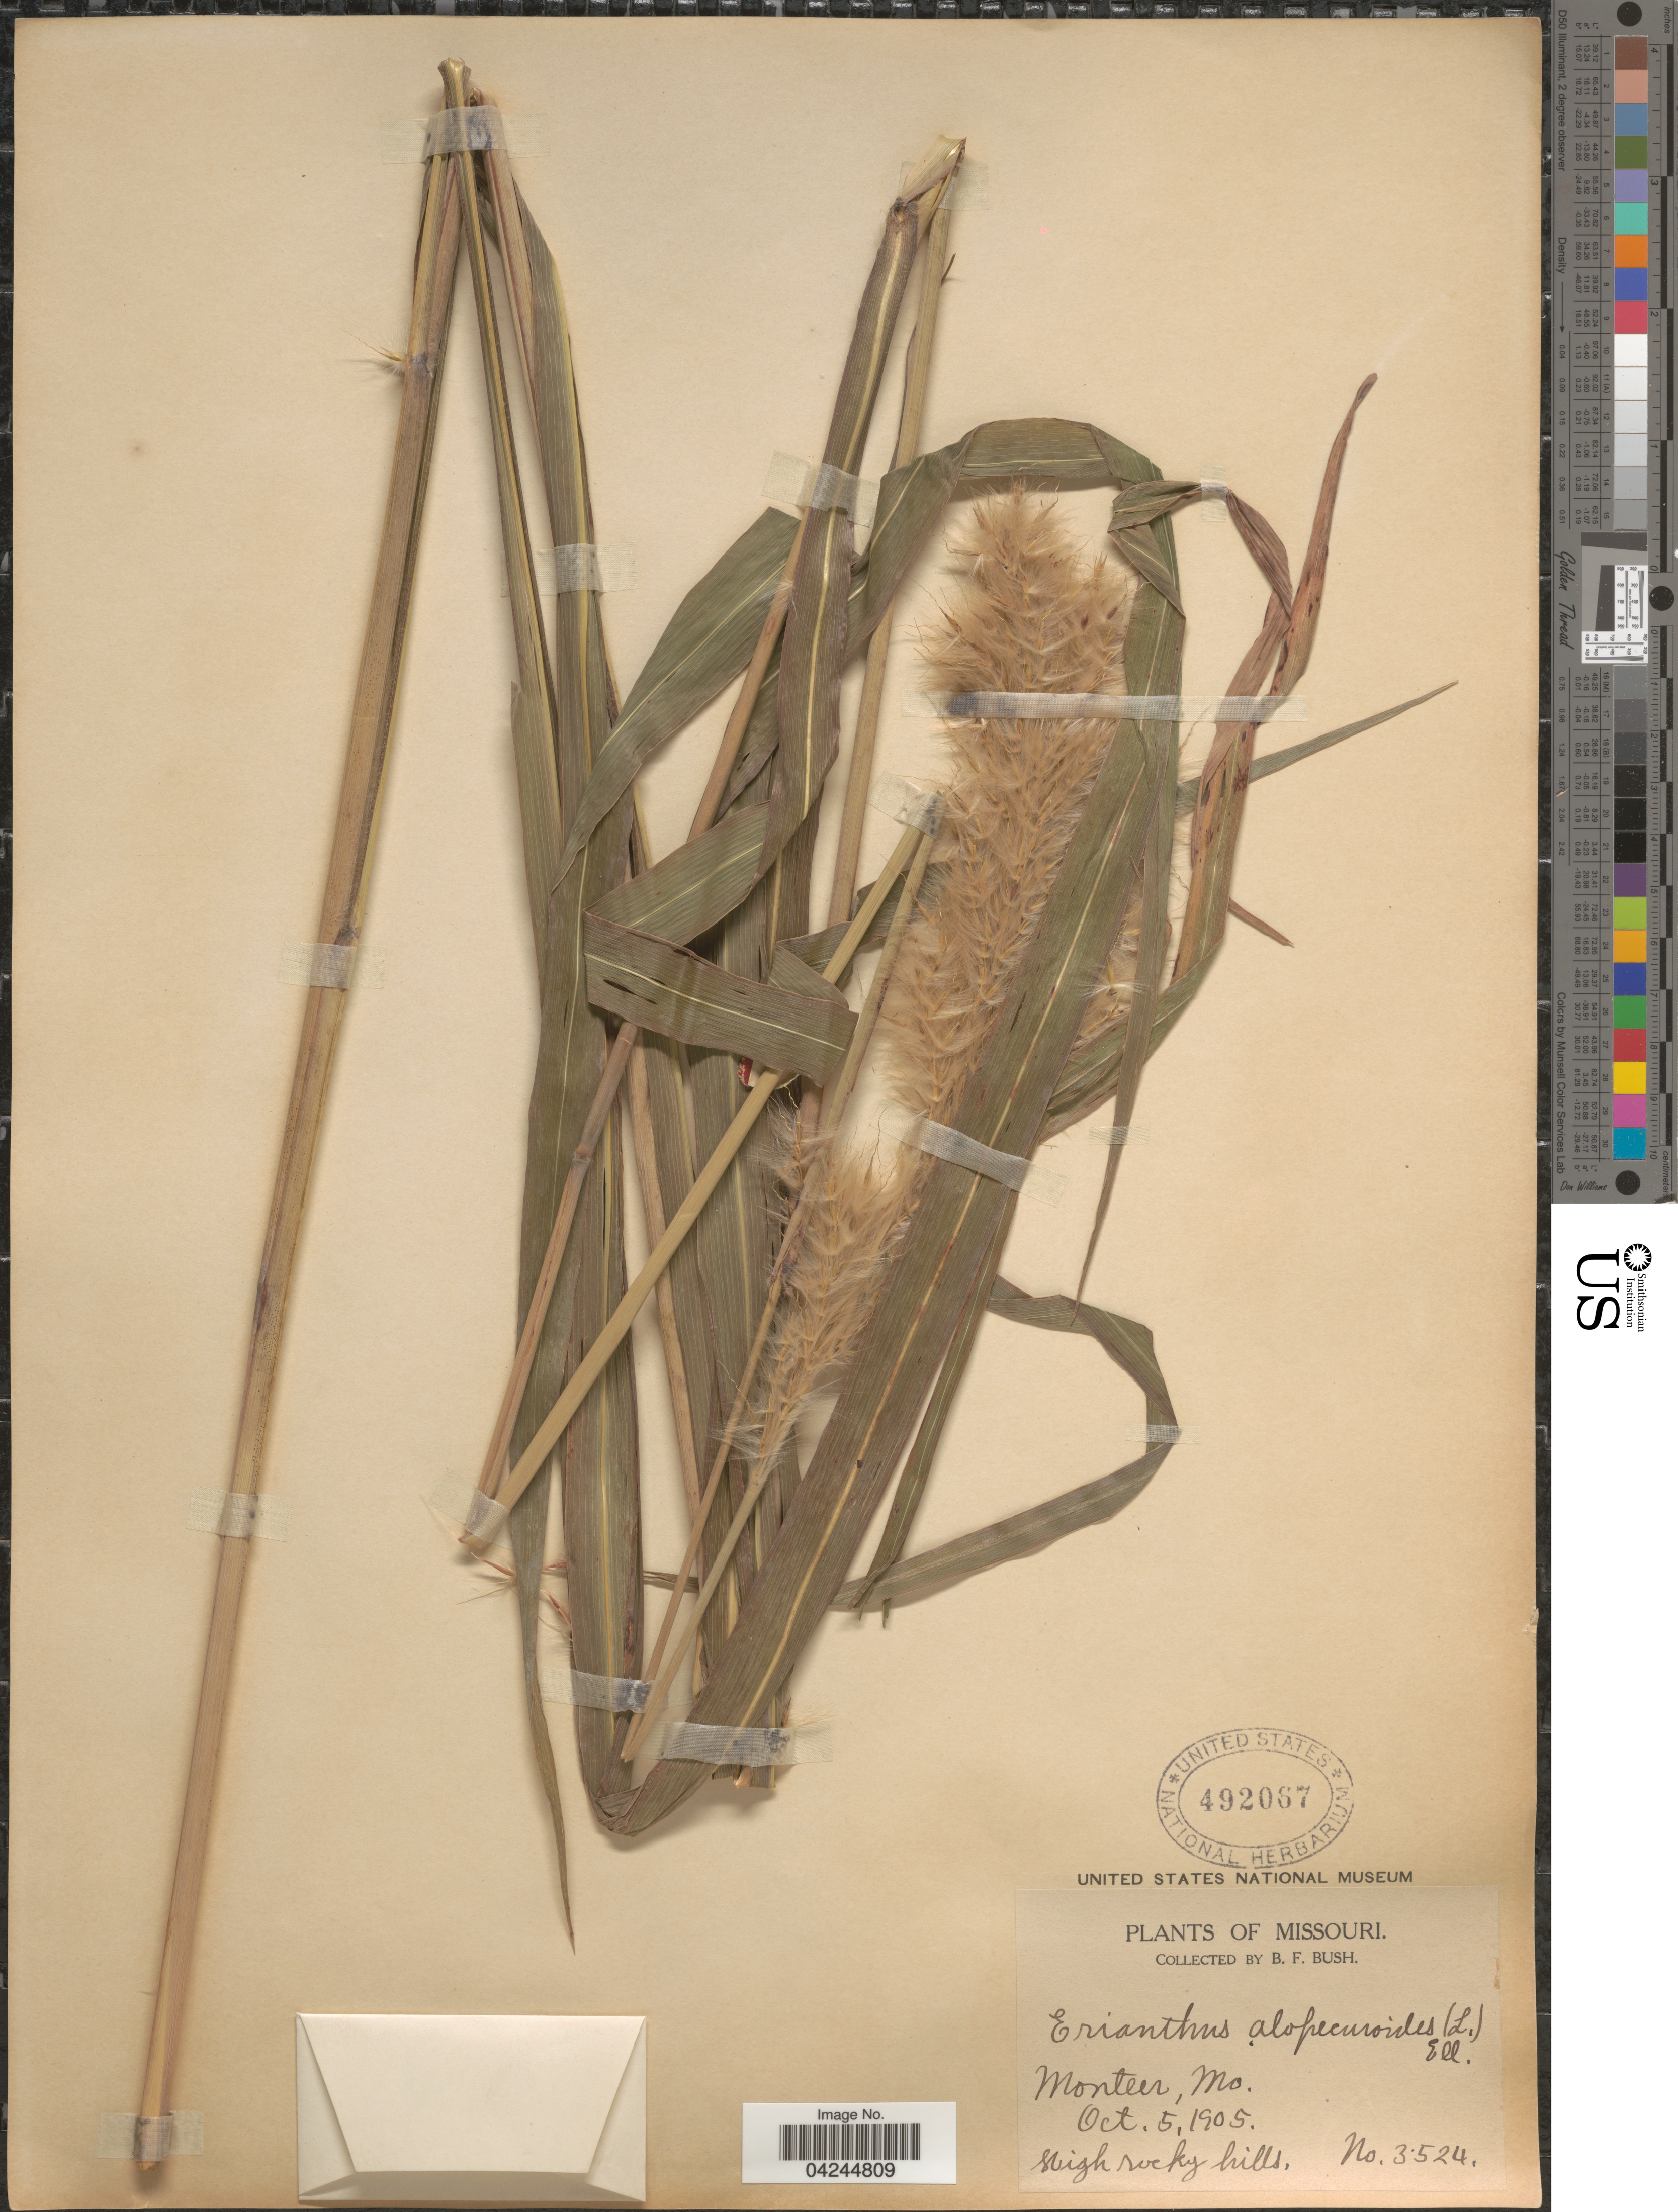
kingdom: Plantae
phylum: Tracheophyta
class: Liliopsida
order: Poales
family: Poaceae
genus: Erianthus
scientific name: Erianthus alopecuroides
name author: Elliott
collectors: B. F. Bush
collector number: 3524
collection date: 1905-10-05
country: United States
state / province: Missouri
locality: Monteer. High rocky hills.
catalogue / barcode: US 492067